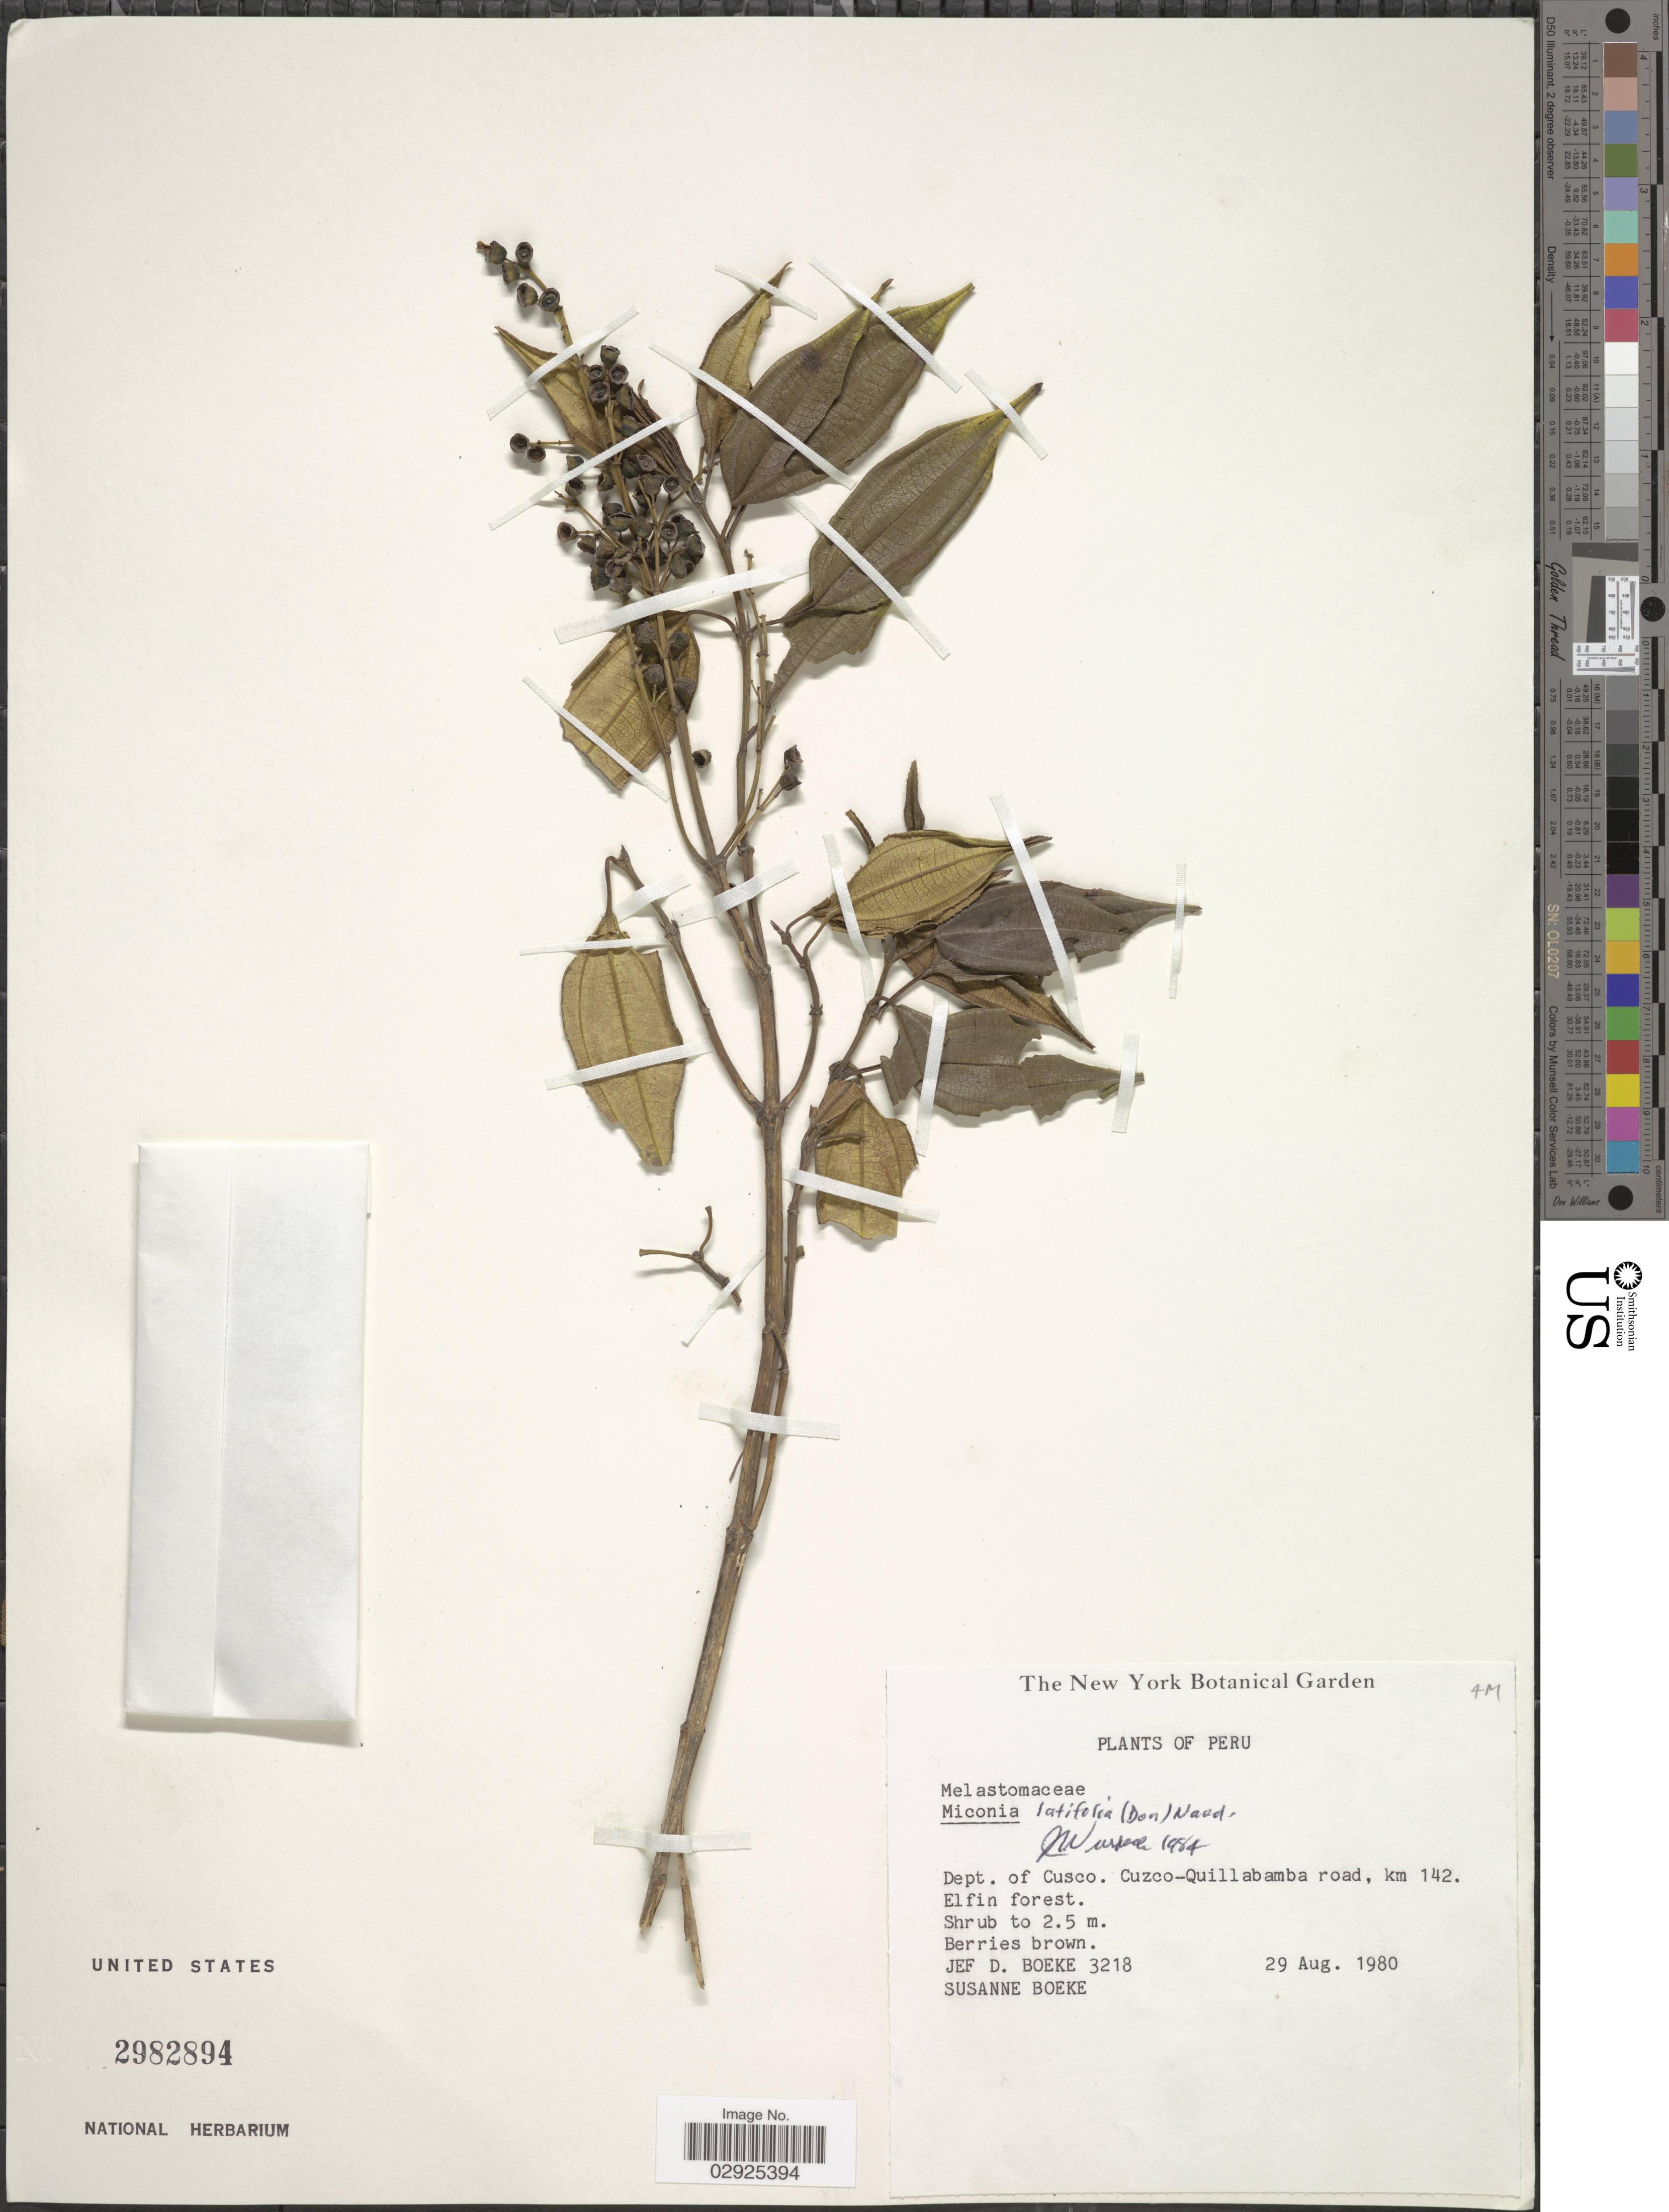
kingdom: Plantae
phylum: Tracheophyta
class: Magnoliopsida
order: Myrtales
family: Melastomataceae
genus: Miconia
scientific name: Miconia latifolia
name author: (D. Don) Naudin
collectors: J. Boeke & S. Boeke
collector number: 3218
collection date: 1980-08-29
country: Peru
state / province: Cusco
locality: Dept. of Cusco, Cuzco-Quillabamba road, km 142, Elfin Forest.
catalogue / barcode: US 2982894